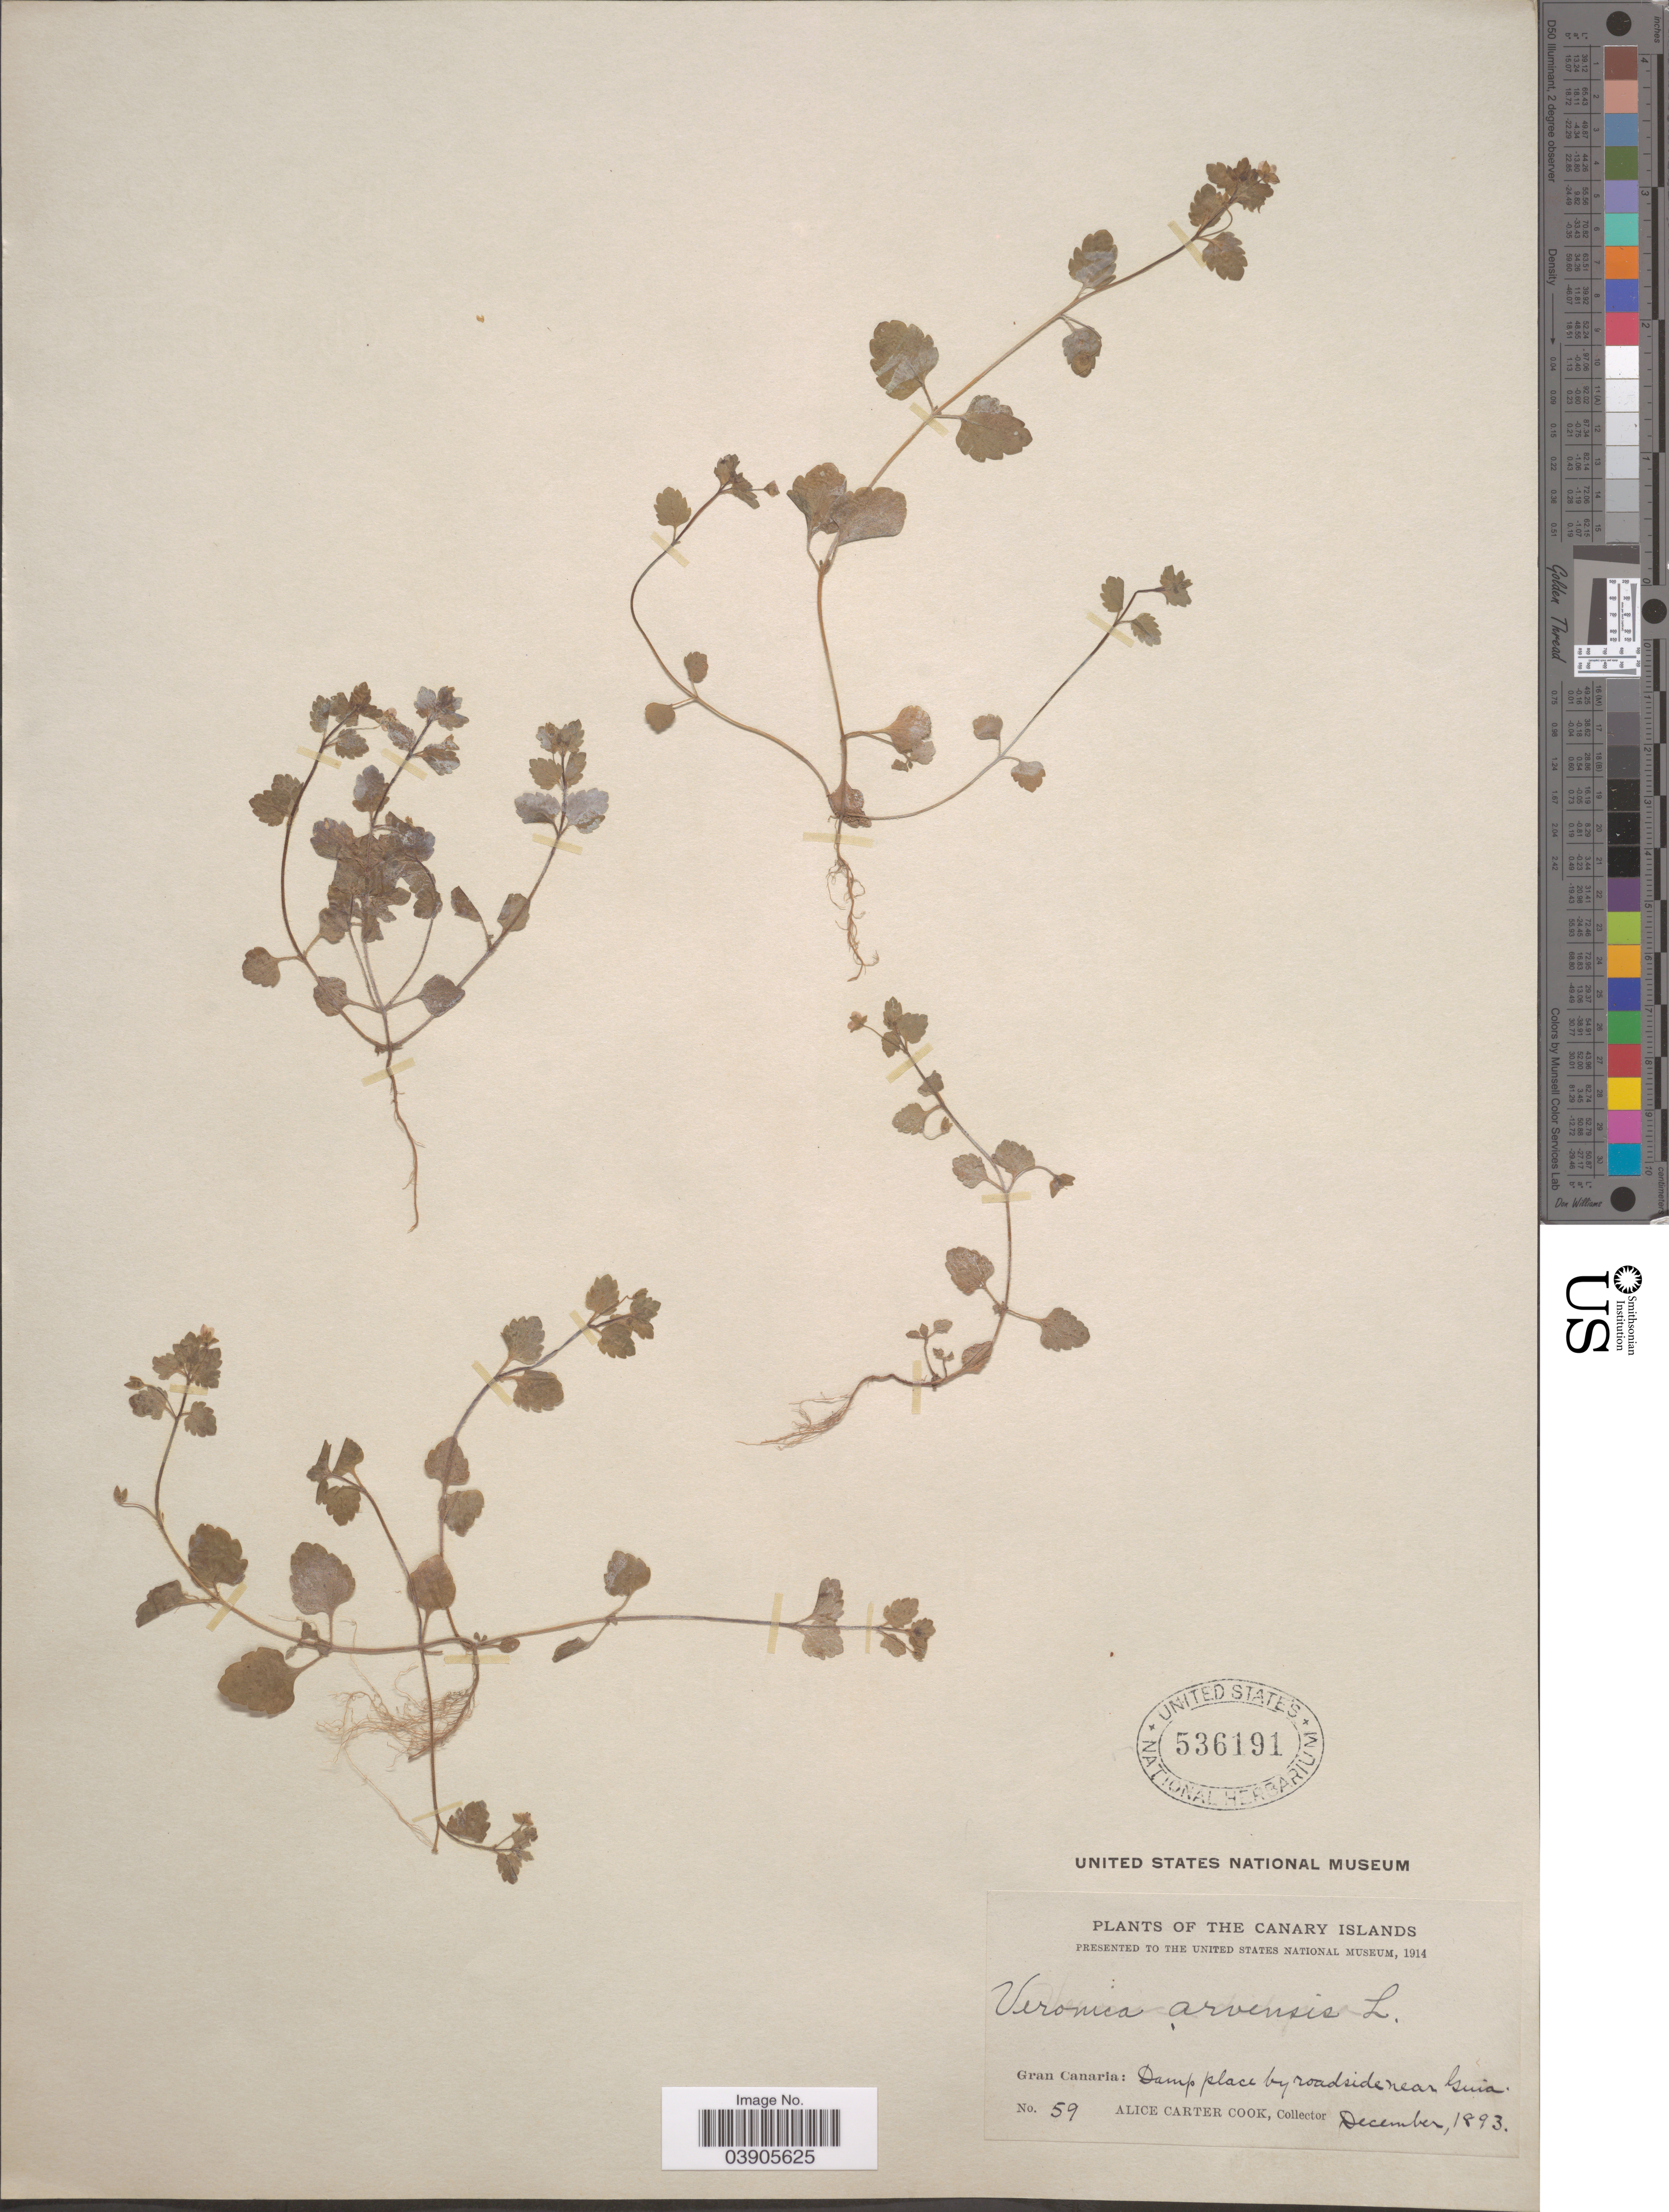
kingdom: Plantae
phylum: Tracheophyta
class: Magnoliopsida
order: Lamiales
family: Plantaginaceae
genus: Veronica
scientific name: Veronica arvensis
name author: L.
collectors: Alice C. Cook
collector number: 59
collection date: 1893-12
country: Spain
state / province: Canarias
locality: Canary Islands. Gran Canaria: Damp place by roadside near Guia.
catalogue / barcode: US 536191